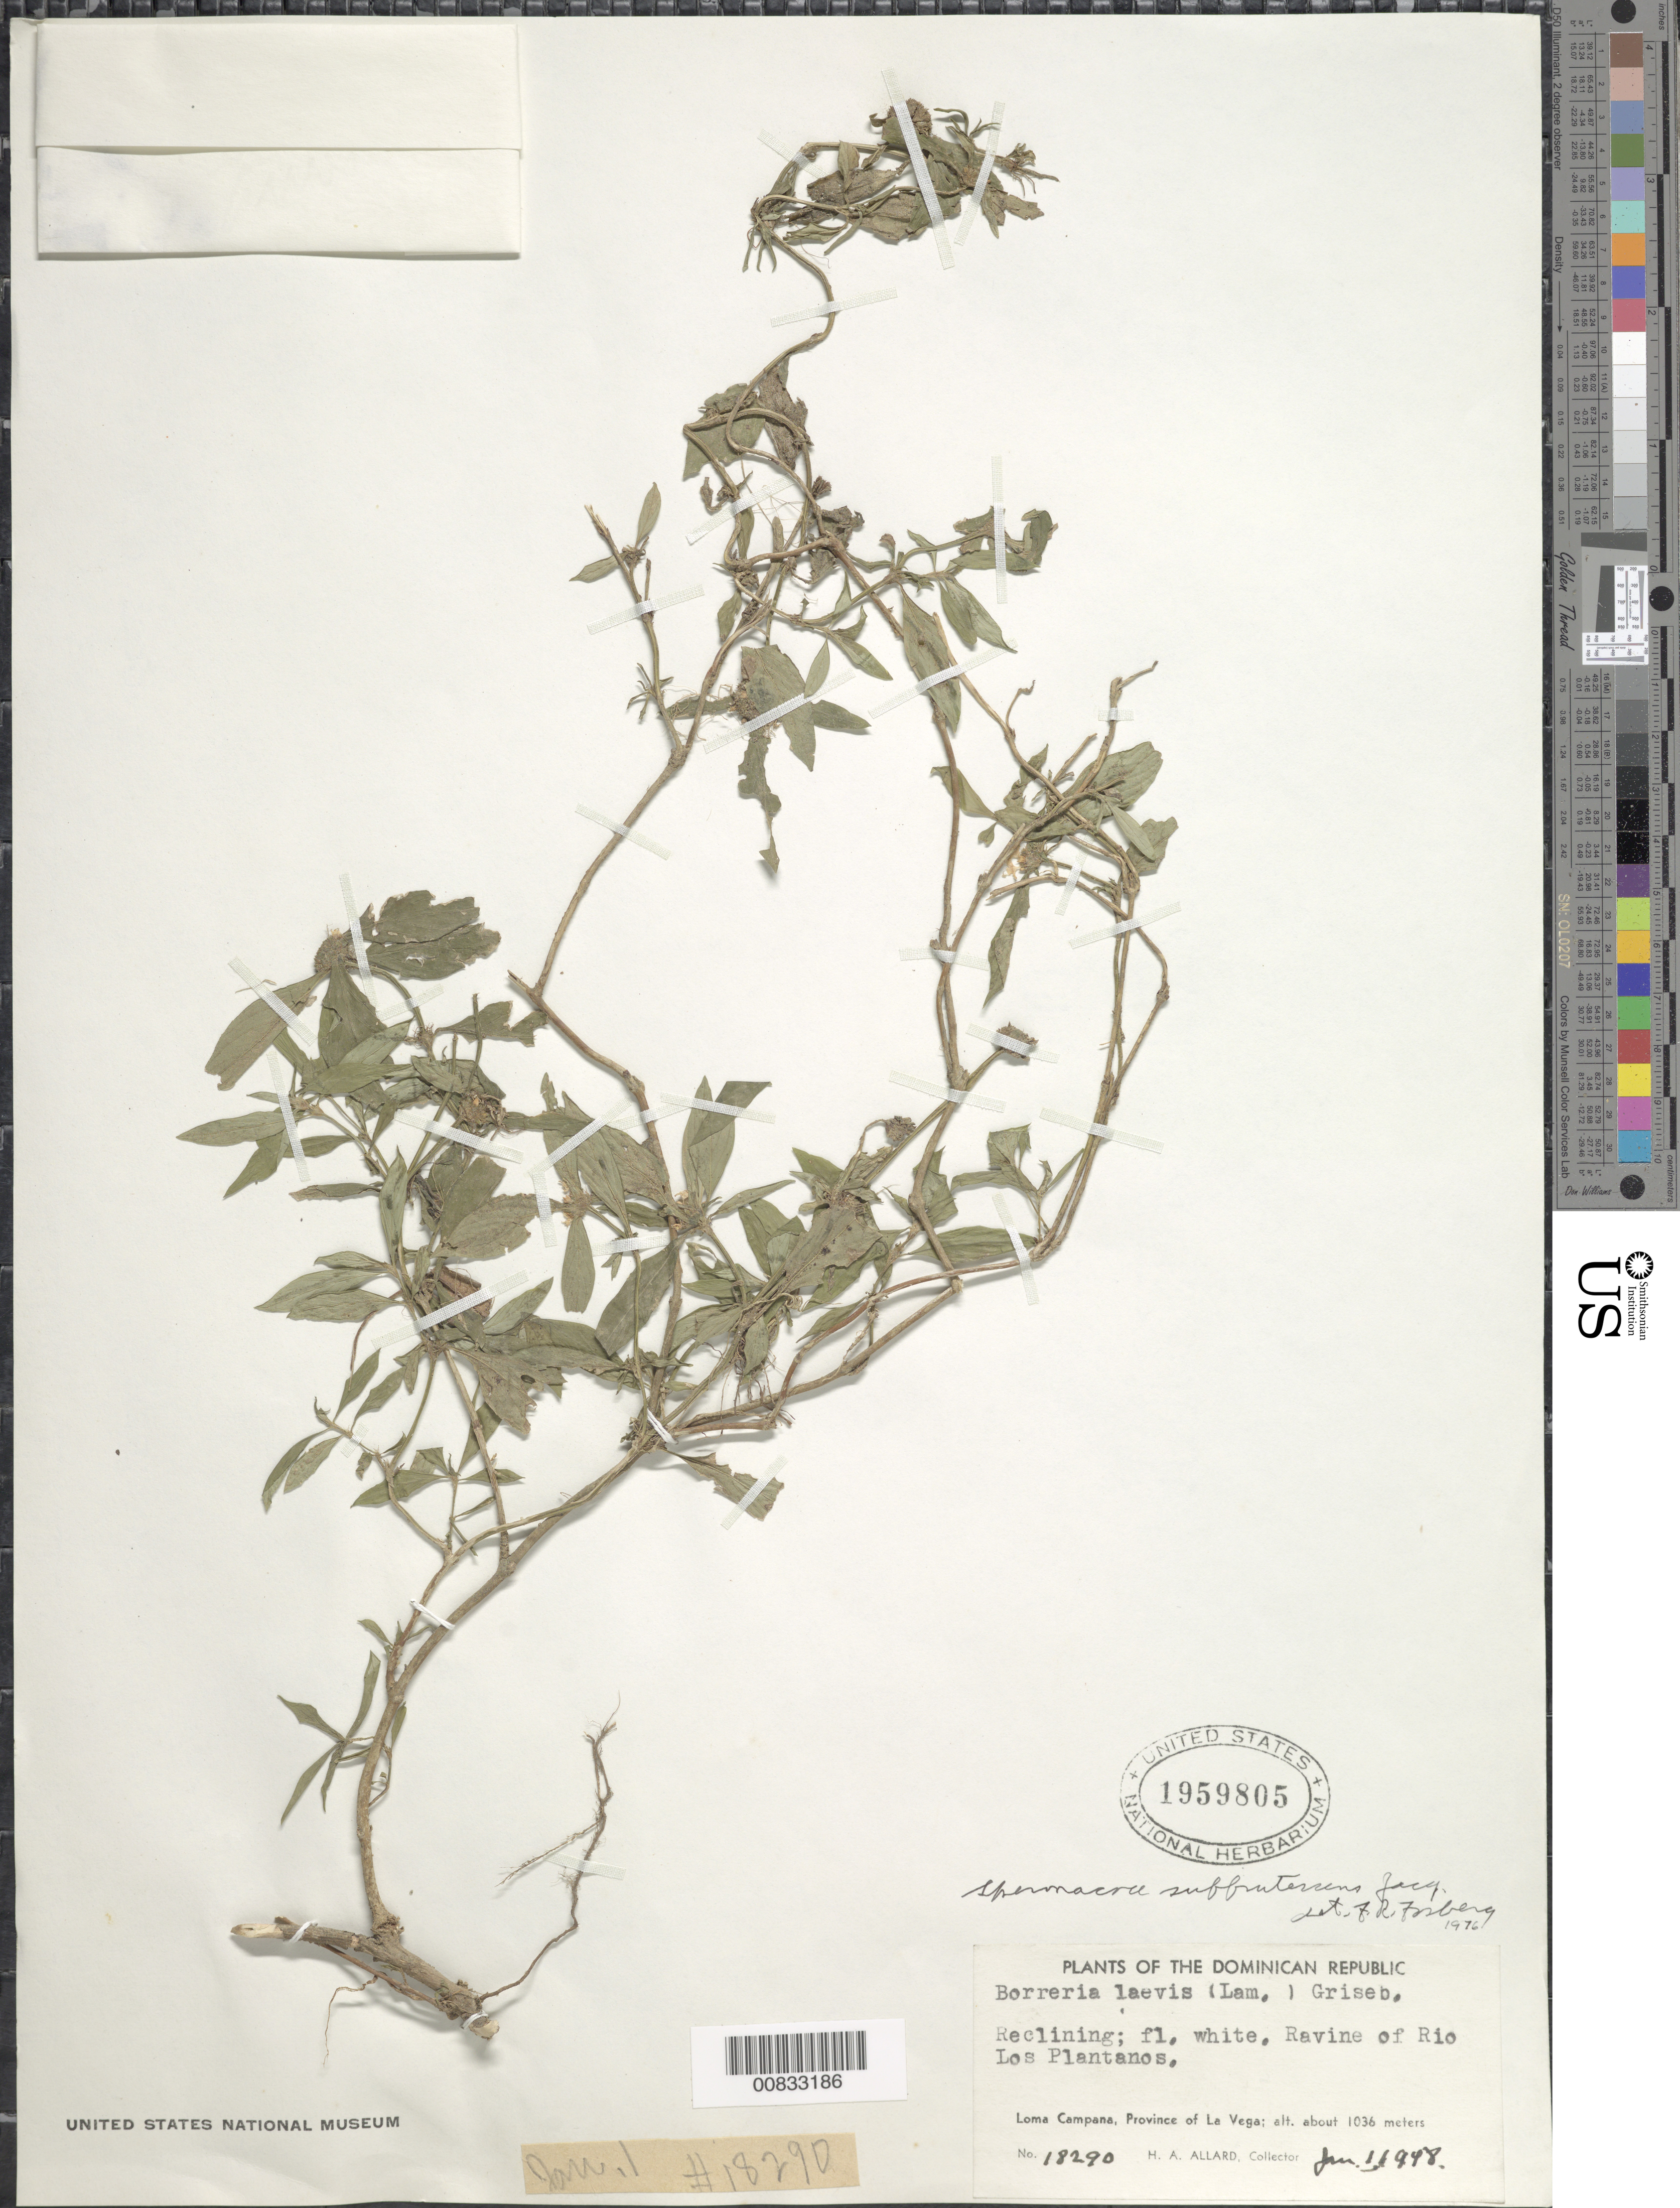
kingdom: Plantae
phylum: Tracheophyta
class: Magnoliopsida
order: Gentianales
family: Rubiaceae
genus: Spermacoce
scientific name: Spermacoce remota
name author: Lam.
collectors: H. A. Allard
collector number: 18290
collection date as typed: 11 Jan 1948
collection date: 1948-01-11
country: Dominican Republic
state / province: La Vega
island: Hispaniola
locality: Loma Campana, Rio Los Plantanos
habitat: Ravine of rio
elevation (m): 1036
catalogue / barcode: US 1959805